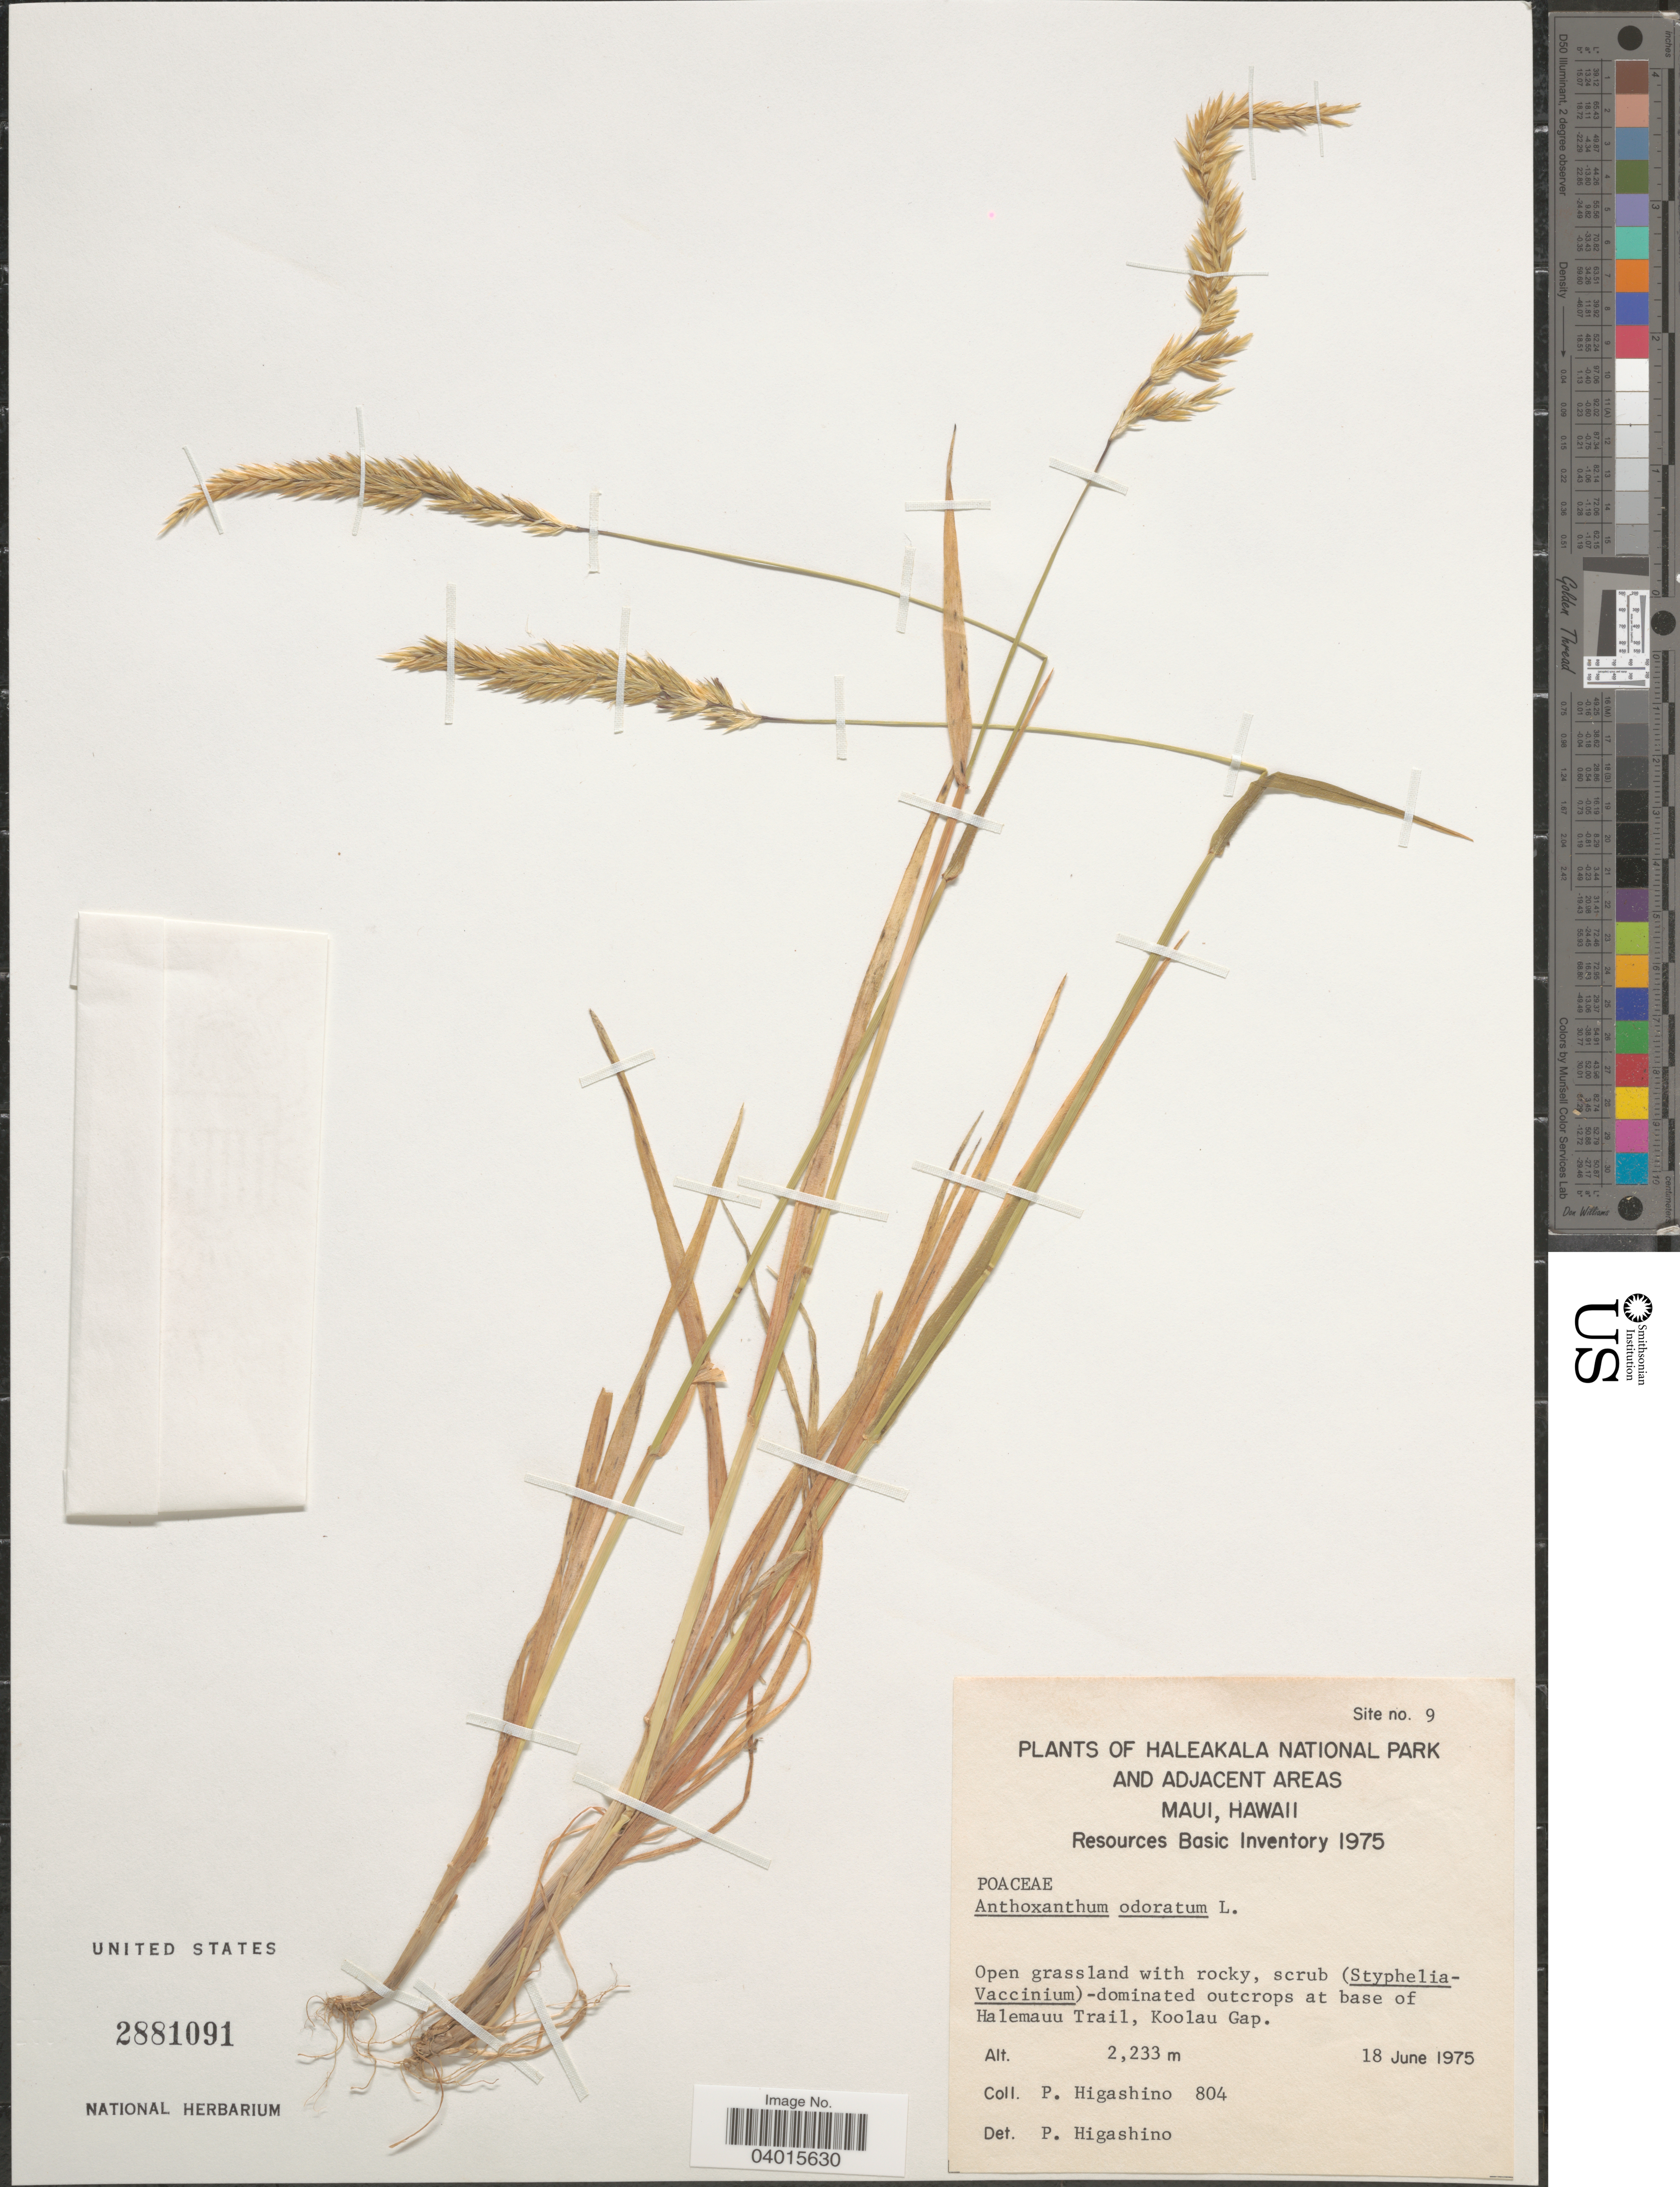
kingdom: Plantae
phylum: Tracheophyta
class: Liliopsida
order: Poales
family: Poaceae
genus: Anthoxanthum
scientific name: Anthoxanthum odoratum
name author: L.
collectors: P. Higashino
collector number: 804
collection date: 1975-06-18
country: United States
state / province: Hawaii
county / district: Maui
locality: Haleakala National Park and Adjacent Areas. Maui. At base of Halemauu Trail, Koolau Gap.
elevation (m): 2233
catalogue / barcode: US 2881091